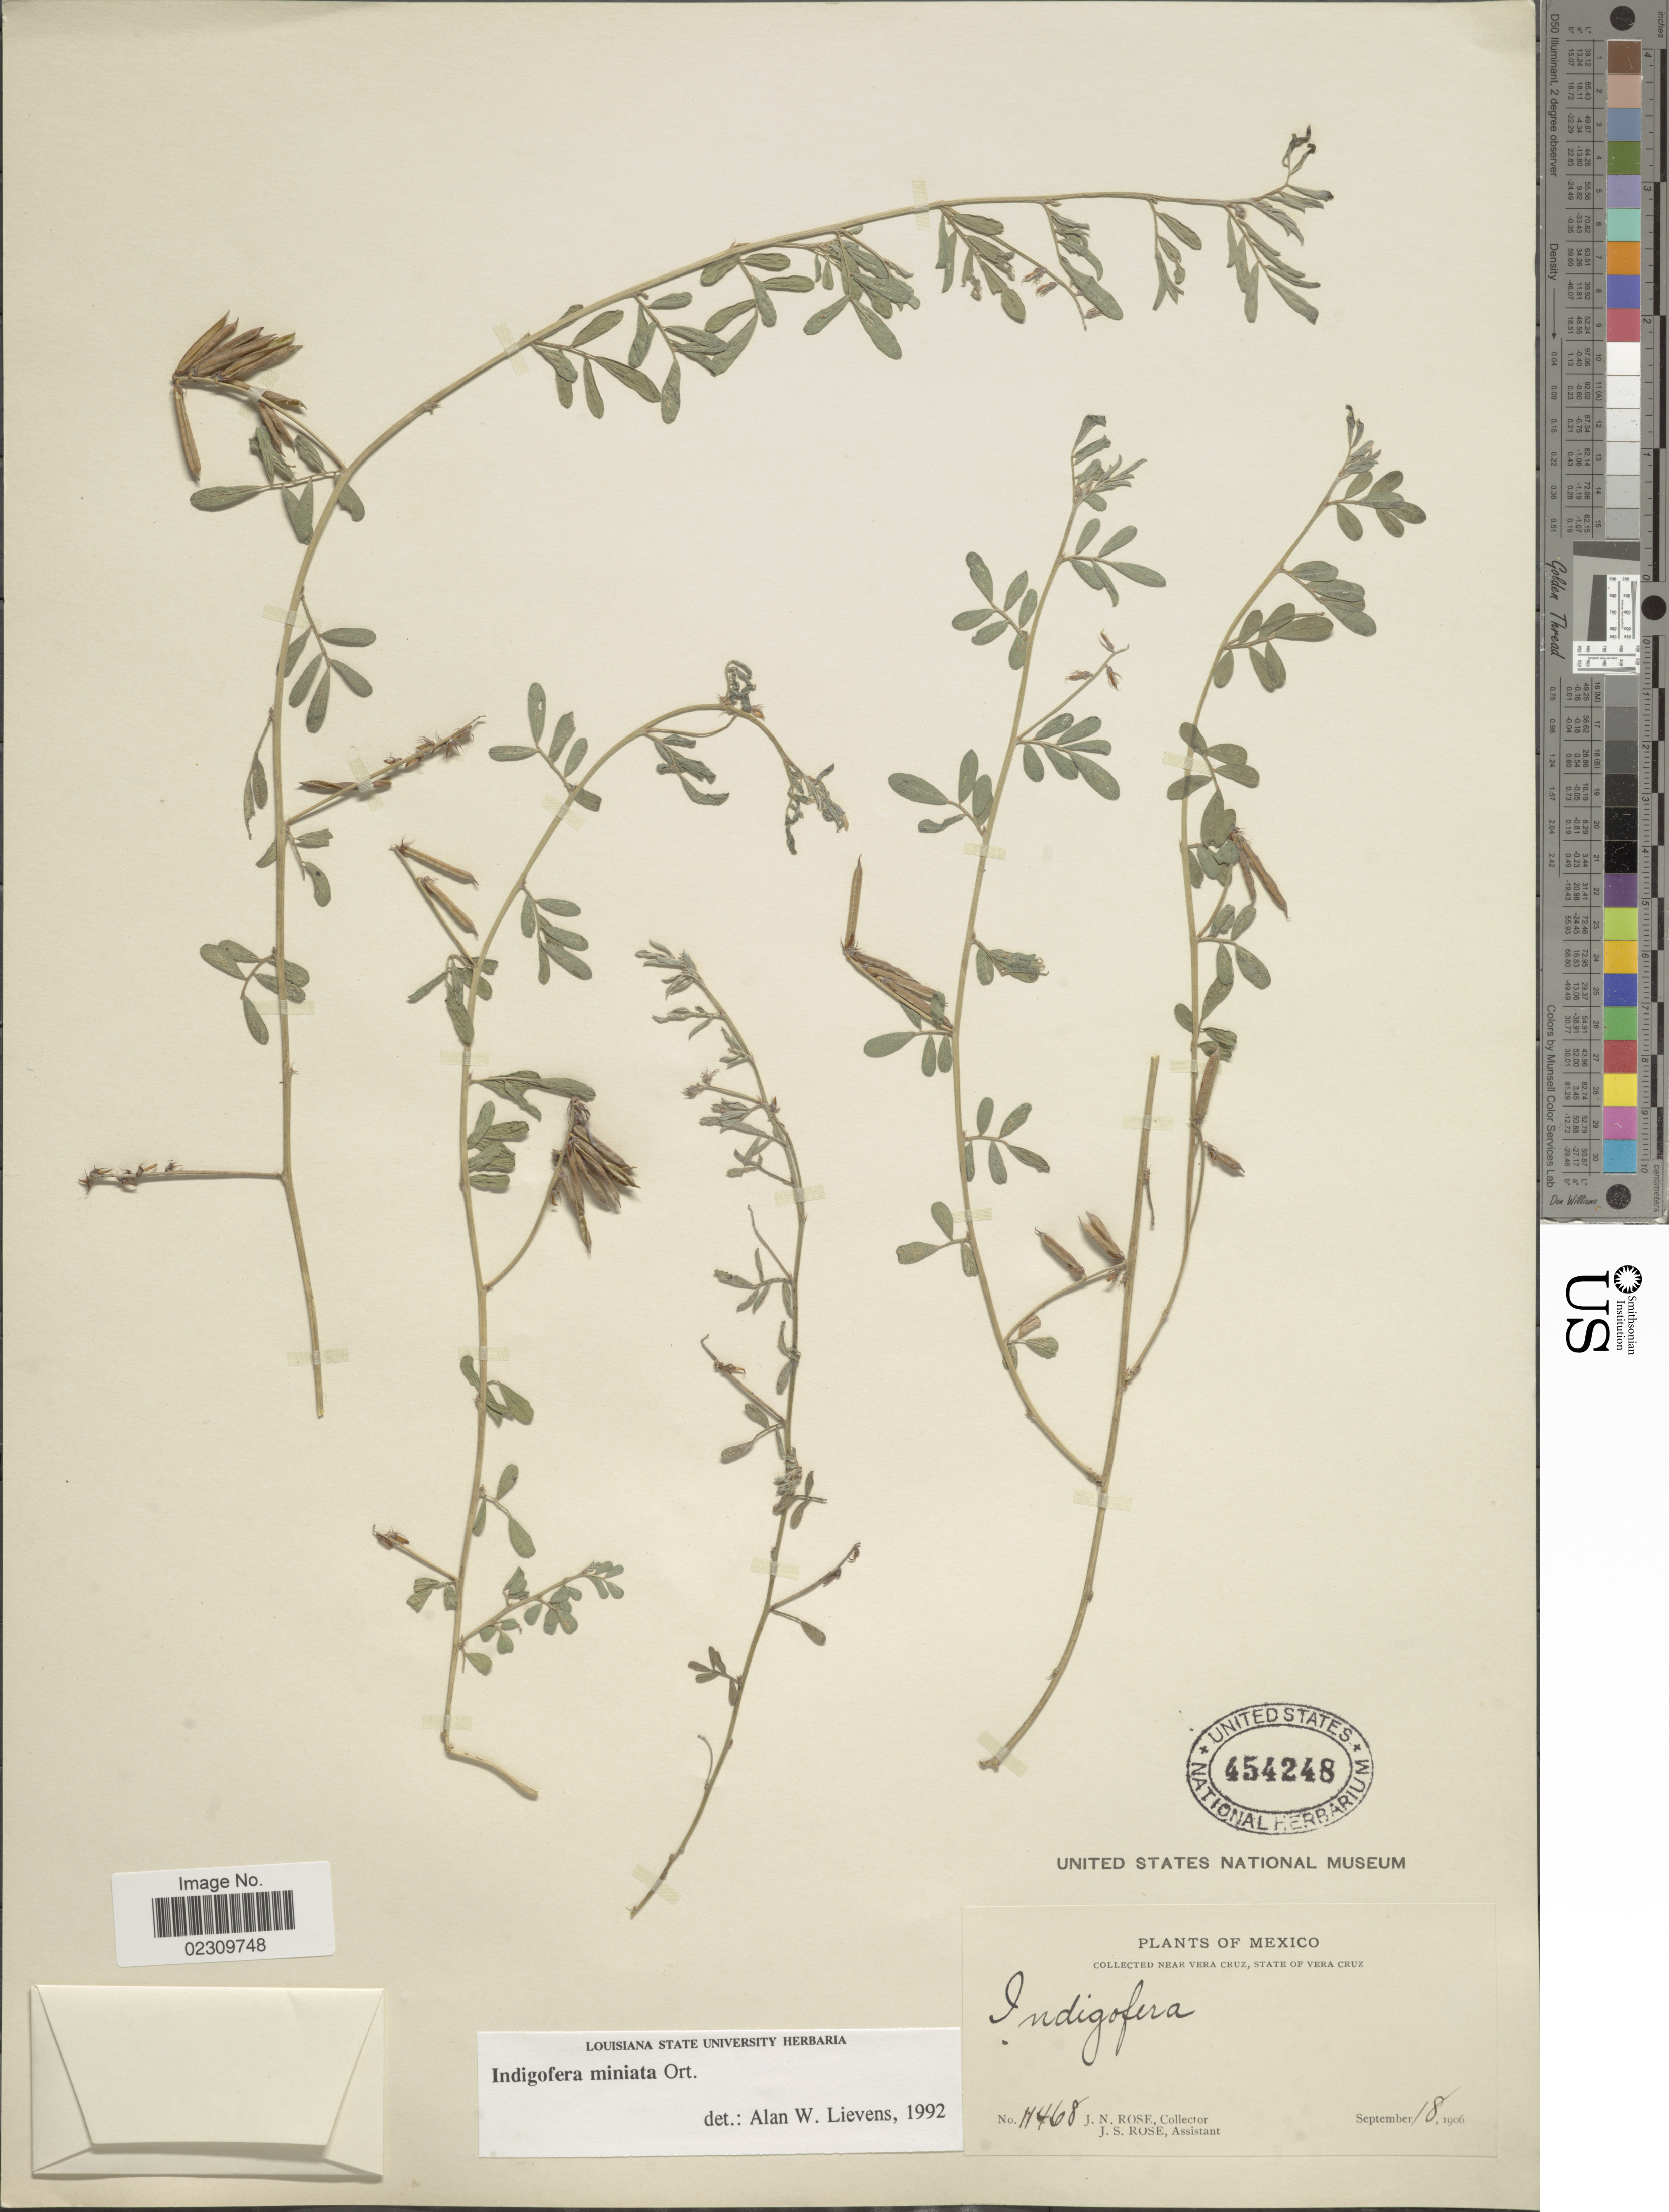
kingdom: Plantae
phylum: Tracheophyta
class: Magnoliopsida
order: Fabales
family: Fabaceae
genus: Indigofera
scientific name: Indigofera miniata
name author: Orteg.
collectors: J. N. Rose & J. S. Rose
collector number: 11468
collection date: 1906-09-18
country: Mexico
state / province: Veracruz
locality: Near Vera Cruz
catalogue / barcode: US 454248